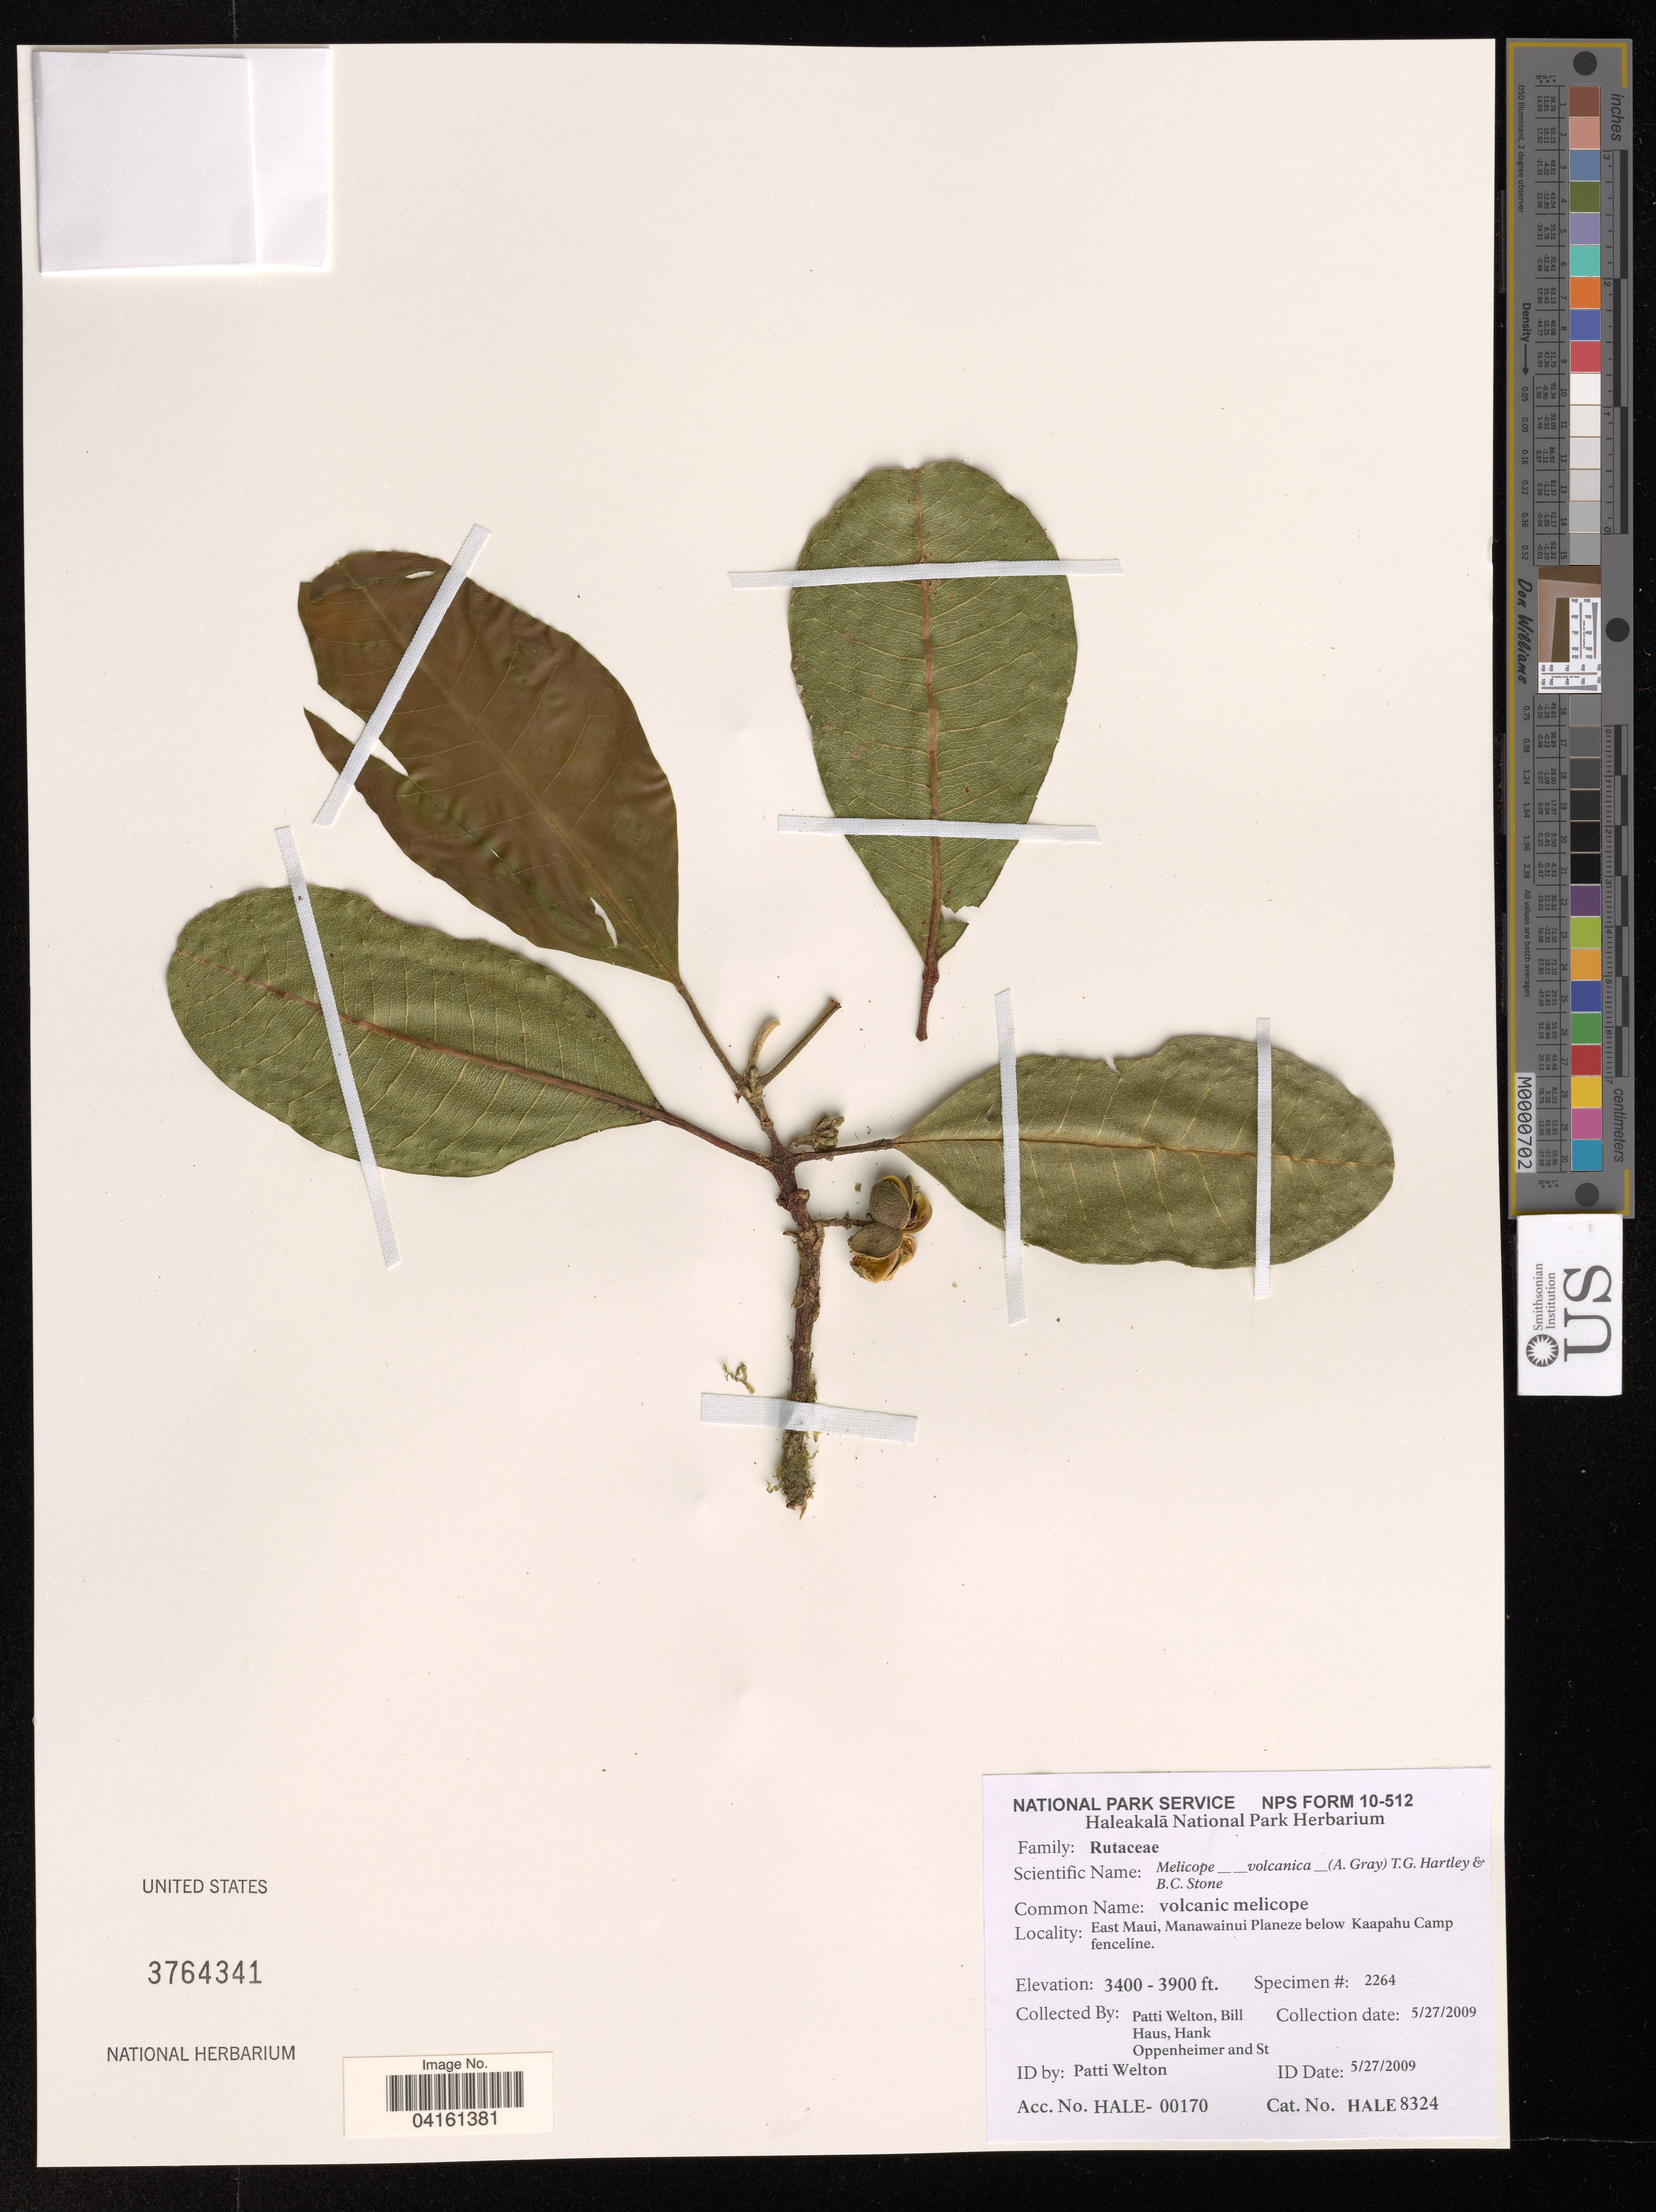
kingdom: Plantae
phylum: Tracheophyta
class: Magnoliopsida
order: Sapindales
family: Rutaceae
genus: Melicope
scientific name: Melicope volcanica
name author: (A. Gray) T.G. Hartley & B.C. Stone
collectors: P. Welton, B. Haus & H. Oppenheimer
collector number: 2264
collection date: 2009-05-27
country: United States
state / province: Hawaii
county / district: Maui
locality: East Maui, Manawainui Planeze below Kaapahu Camp fenceline.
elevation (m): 1036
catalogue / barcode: US 3764341